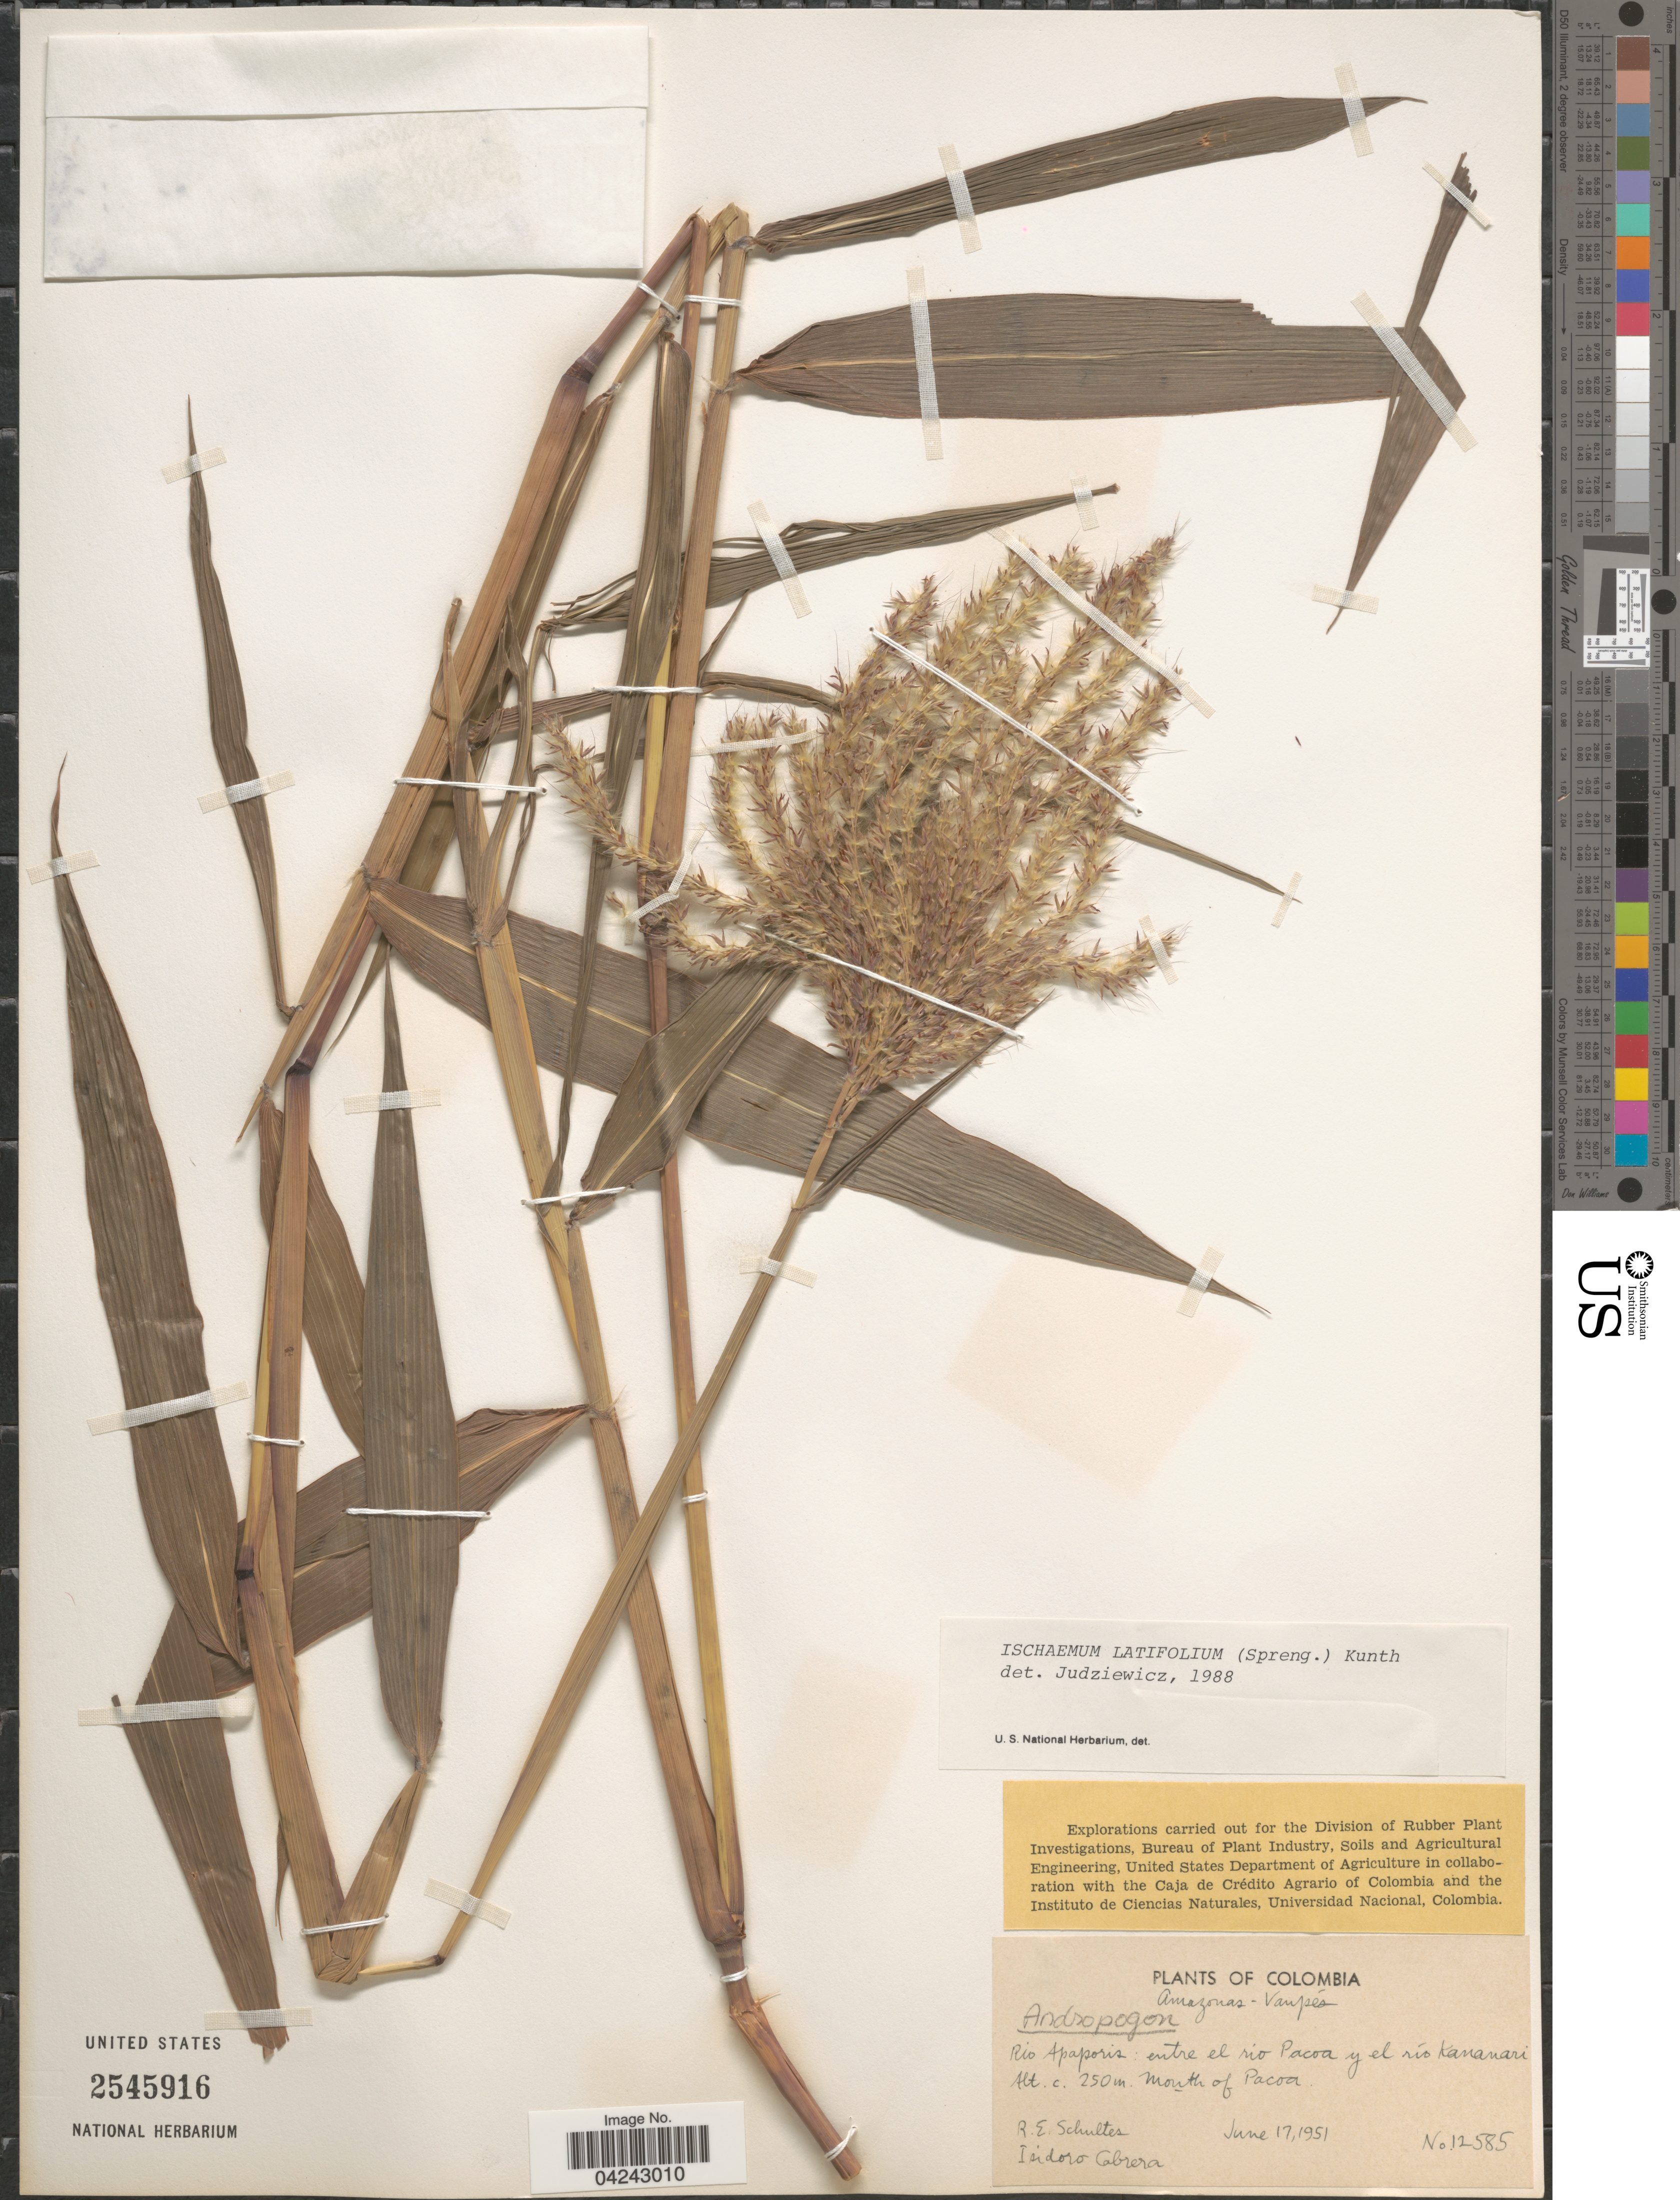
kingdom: Plantae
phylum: Tracheophyta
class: Liliopsida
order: Poales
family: Poaceae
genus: Ischaemum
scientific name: Ischaemum latifolium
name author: (Spreng.) Kunth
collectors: R. E. Schultes & I. Cabrera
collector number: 12585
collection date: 1951-06-17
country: Colombia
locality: Amazonas-Vaupés. Rio Apaporis entre el rio Pacoa y el río Kananari. Mouth of Pacoa.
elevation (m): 250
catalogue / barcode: US 2545916